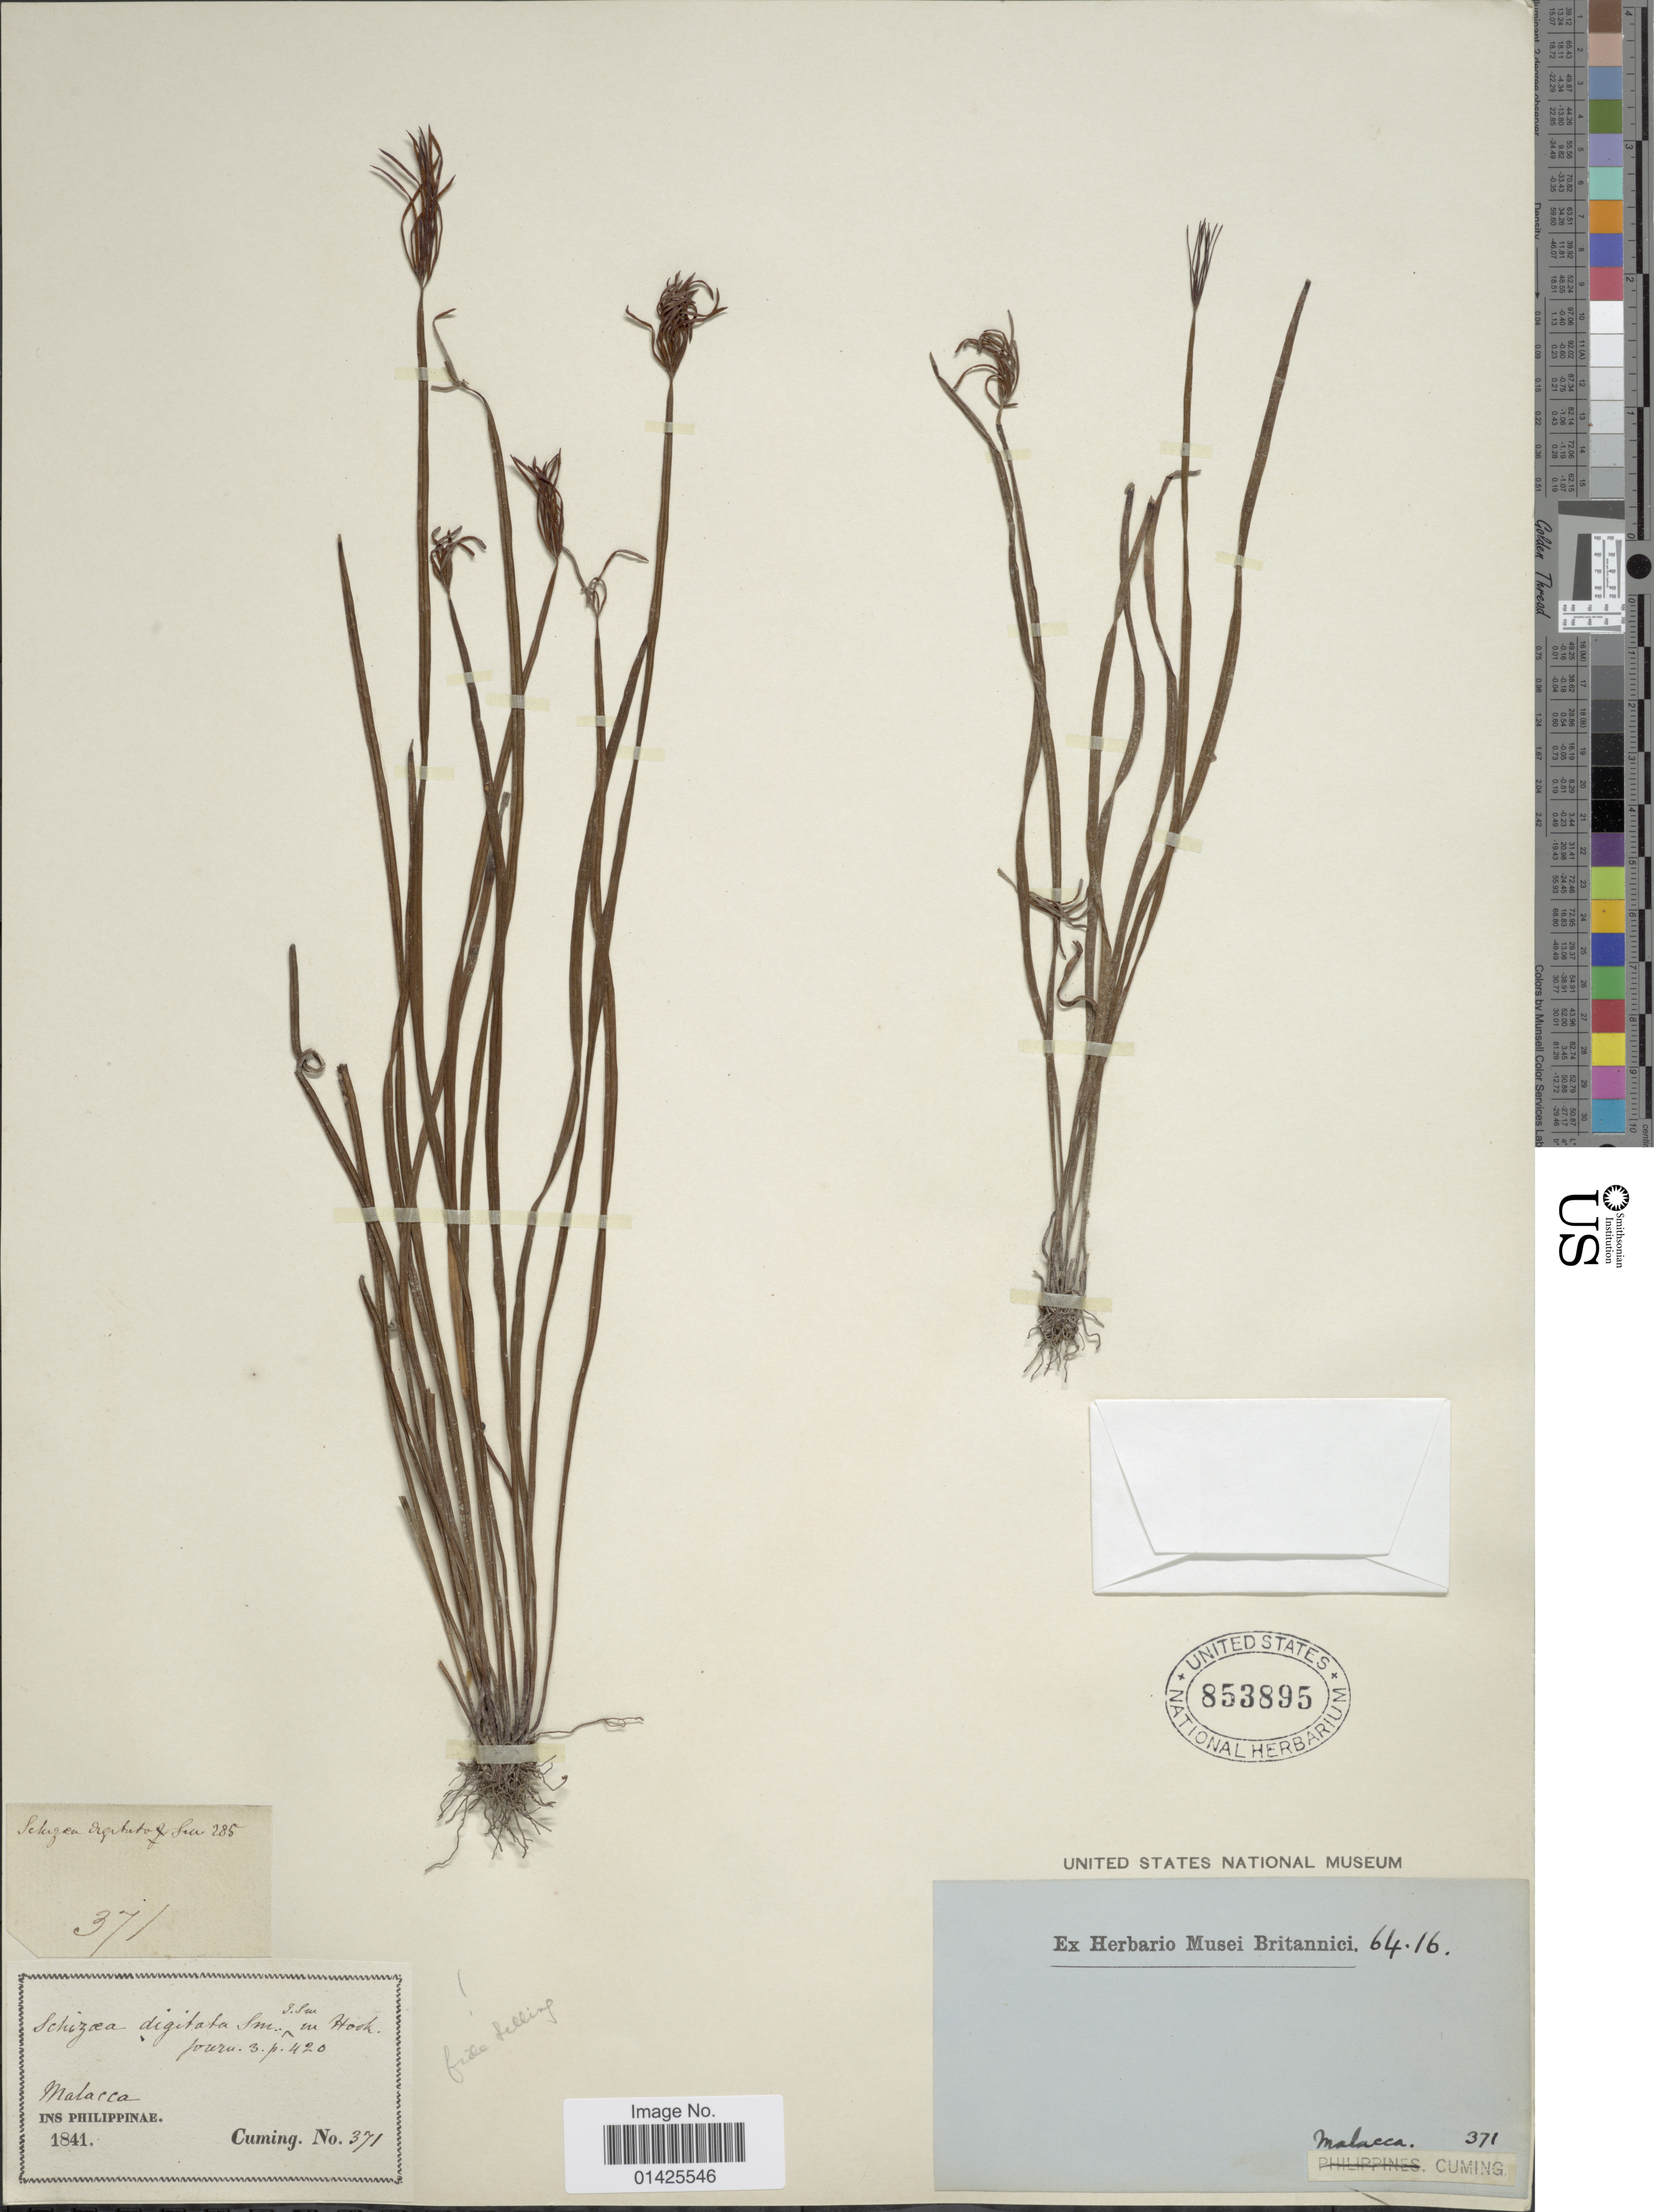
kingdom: Plantae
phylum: Tracheophyta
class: Polypodiopsida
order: Schizaeales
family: Schizaeaceae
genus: Actinostachys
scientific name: Actinostachys digitata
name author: (L.) Wall.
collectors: -. Cuming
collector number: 371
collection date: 1841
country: Philippines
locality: Malacca.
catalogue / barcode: US 853895